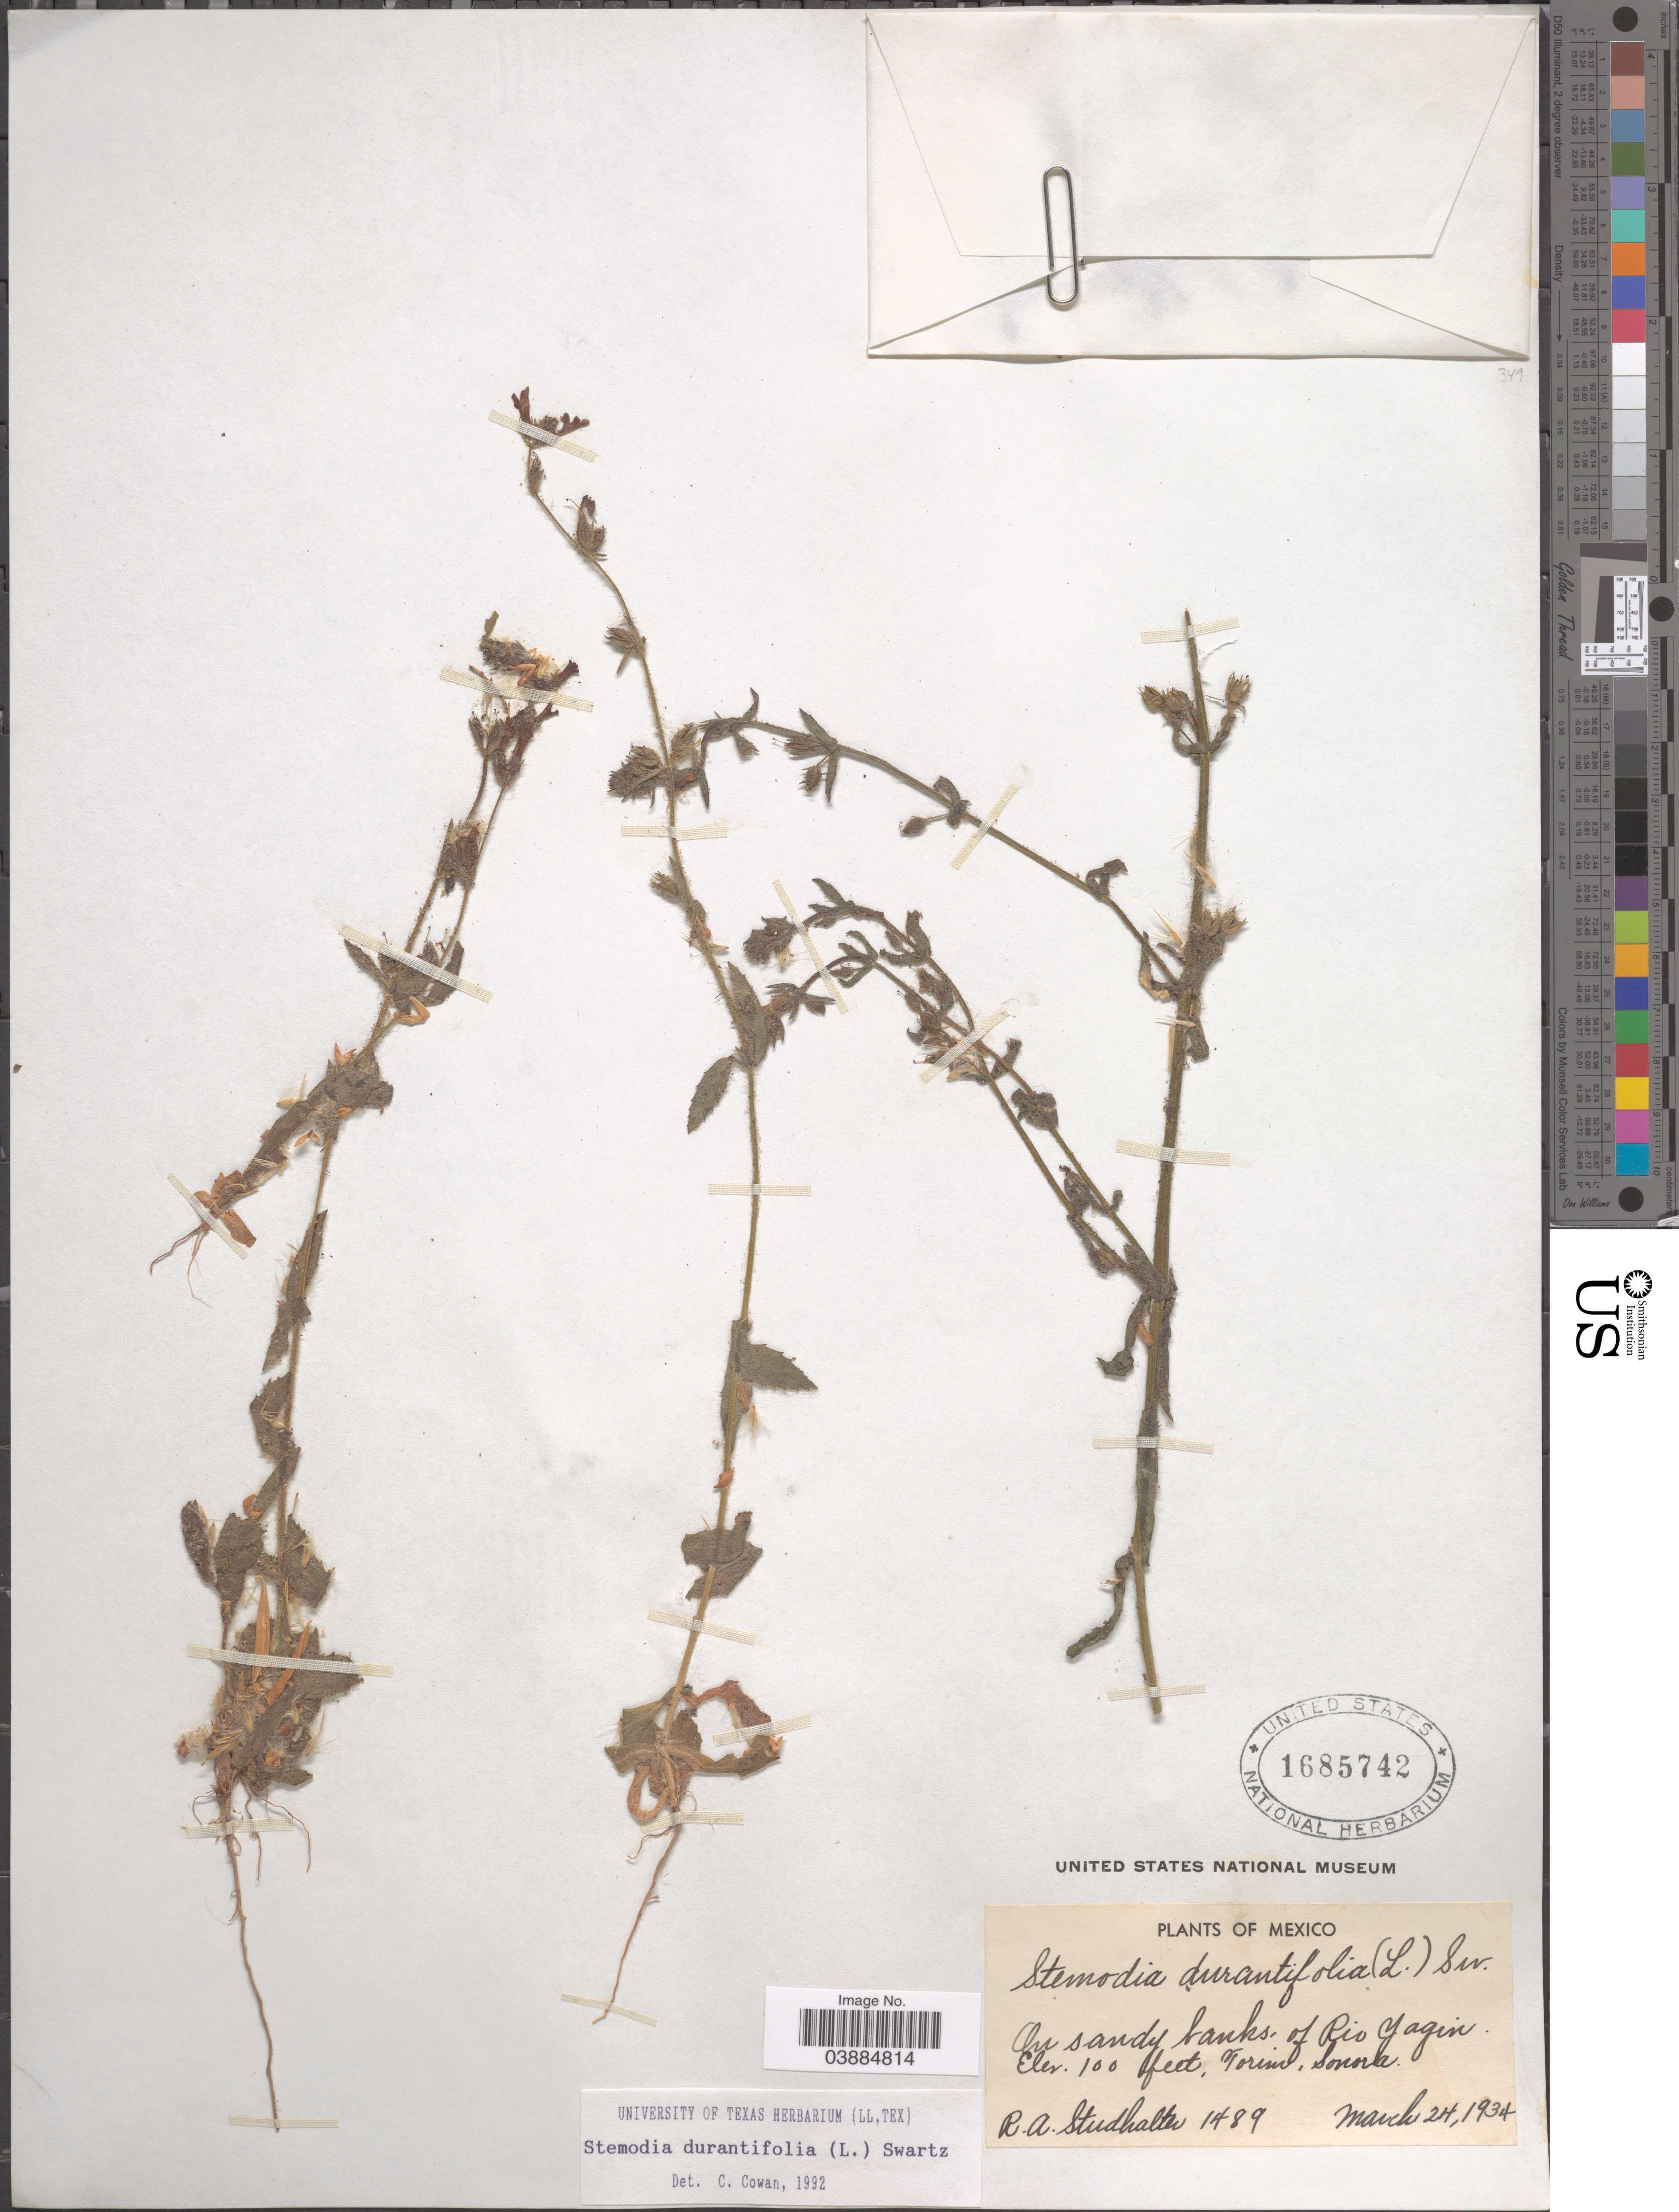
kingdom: Plantae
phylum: Tracheophyta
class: Magnoliopsida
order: Lamiales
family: Plantaginaceae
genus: Stemodia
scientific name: Stemodia durantifolia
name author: (L.) Sw.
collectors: R. Studhalter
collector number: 1489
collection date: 1934-03-24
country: Mexico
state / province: Sonora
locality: On sandy banks of Rio Yaqui. Torim.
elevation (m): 30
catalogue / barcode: US 1685742